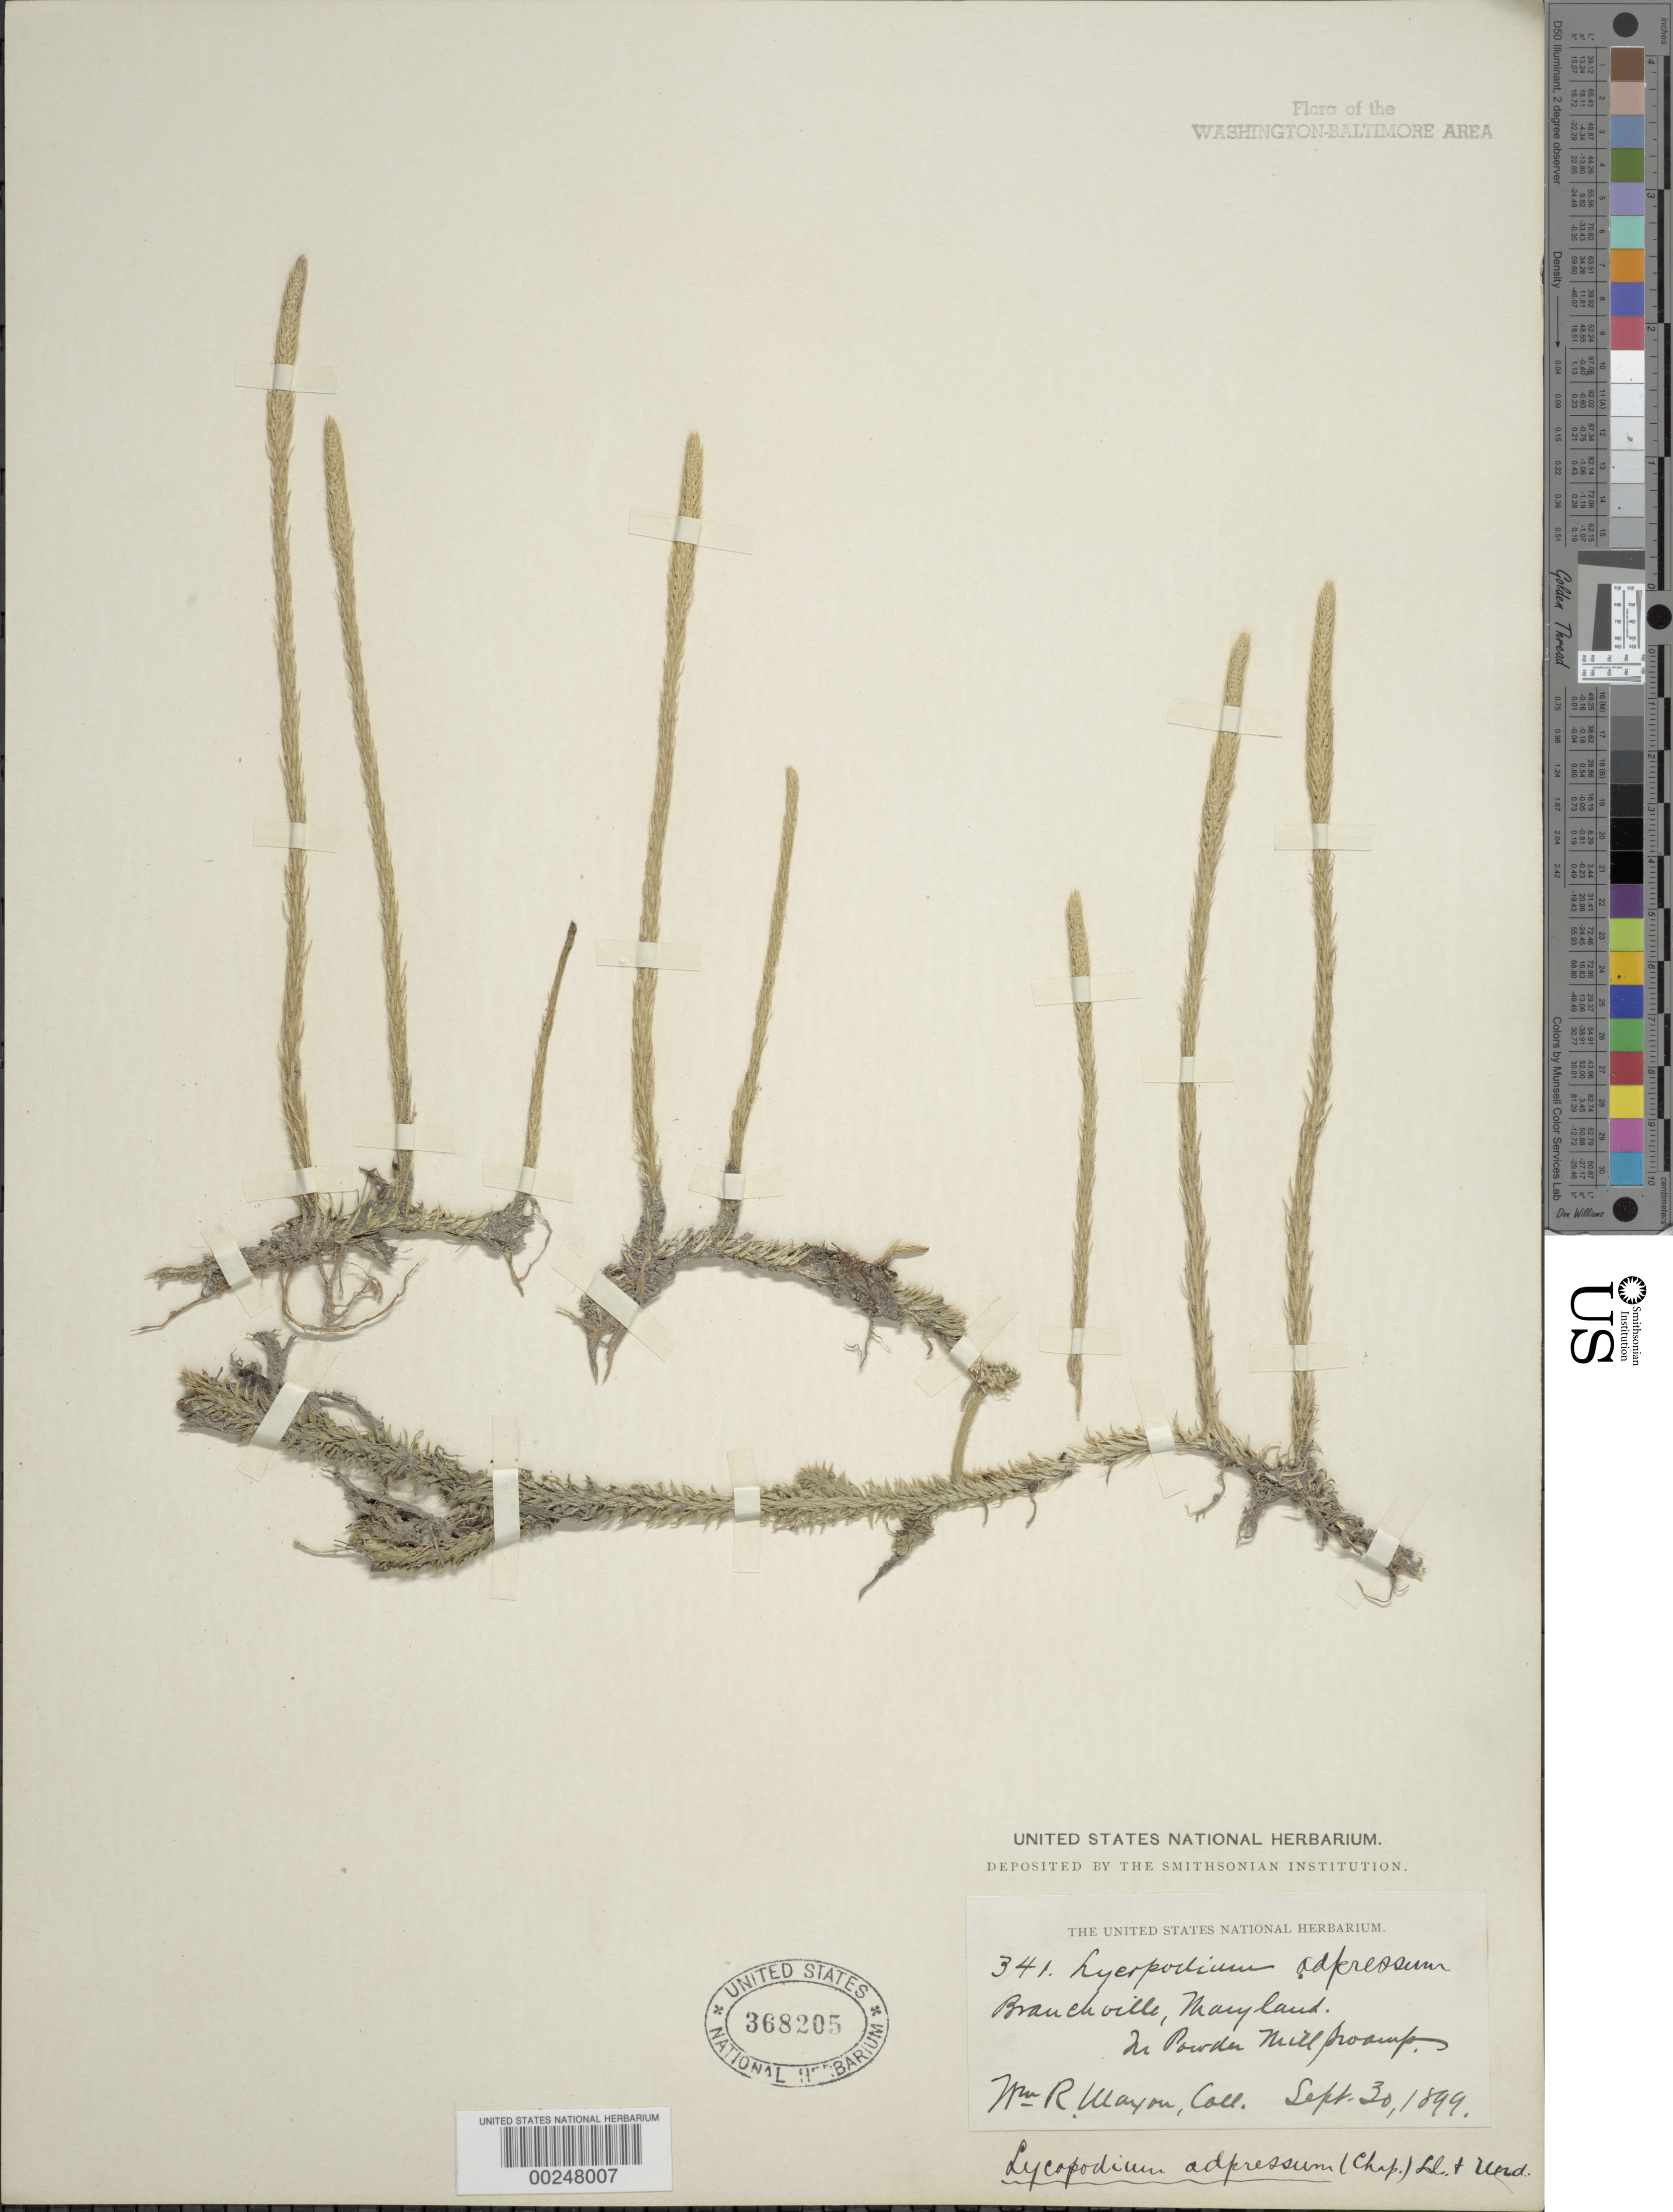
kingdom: Plantae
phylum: Tracheophyta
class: Lycopodiopsida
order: Lycopodiales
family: Lycopodiaceae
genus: Lycopodiella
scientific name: Lycopodiella appressa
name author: (Chapm.) Cranfill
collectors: W. R. Maxon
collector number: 341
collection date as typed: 30 Sep 1899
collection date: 1899-09-30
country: United States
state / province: Maryland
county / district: Prince George's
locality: Branchville, Powder Mill swamp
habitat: Swamp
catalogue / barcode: US 368205